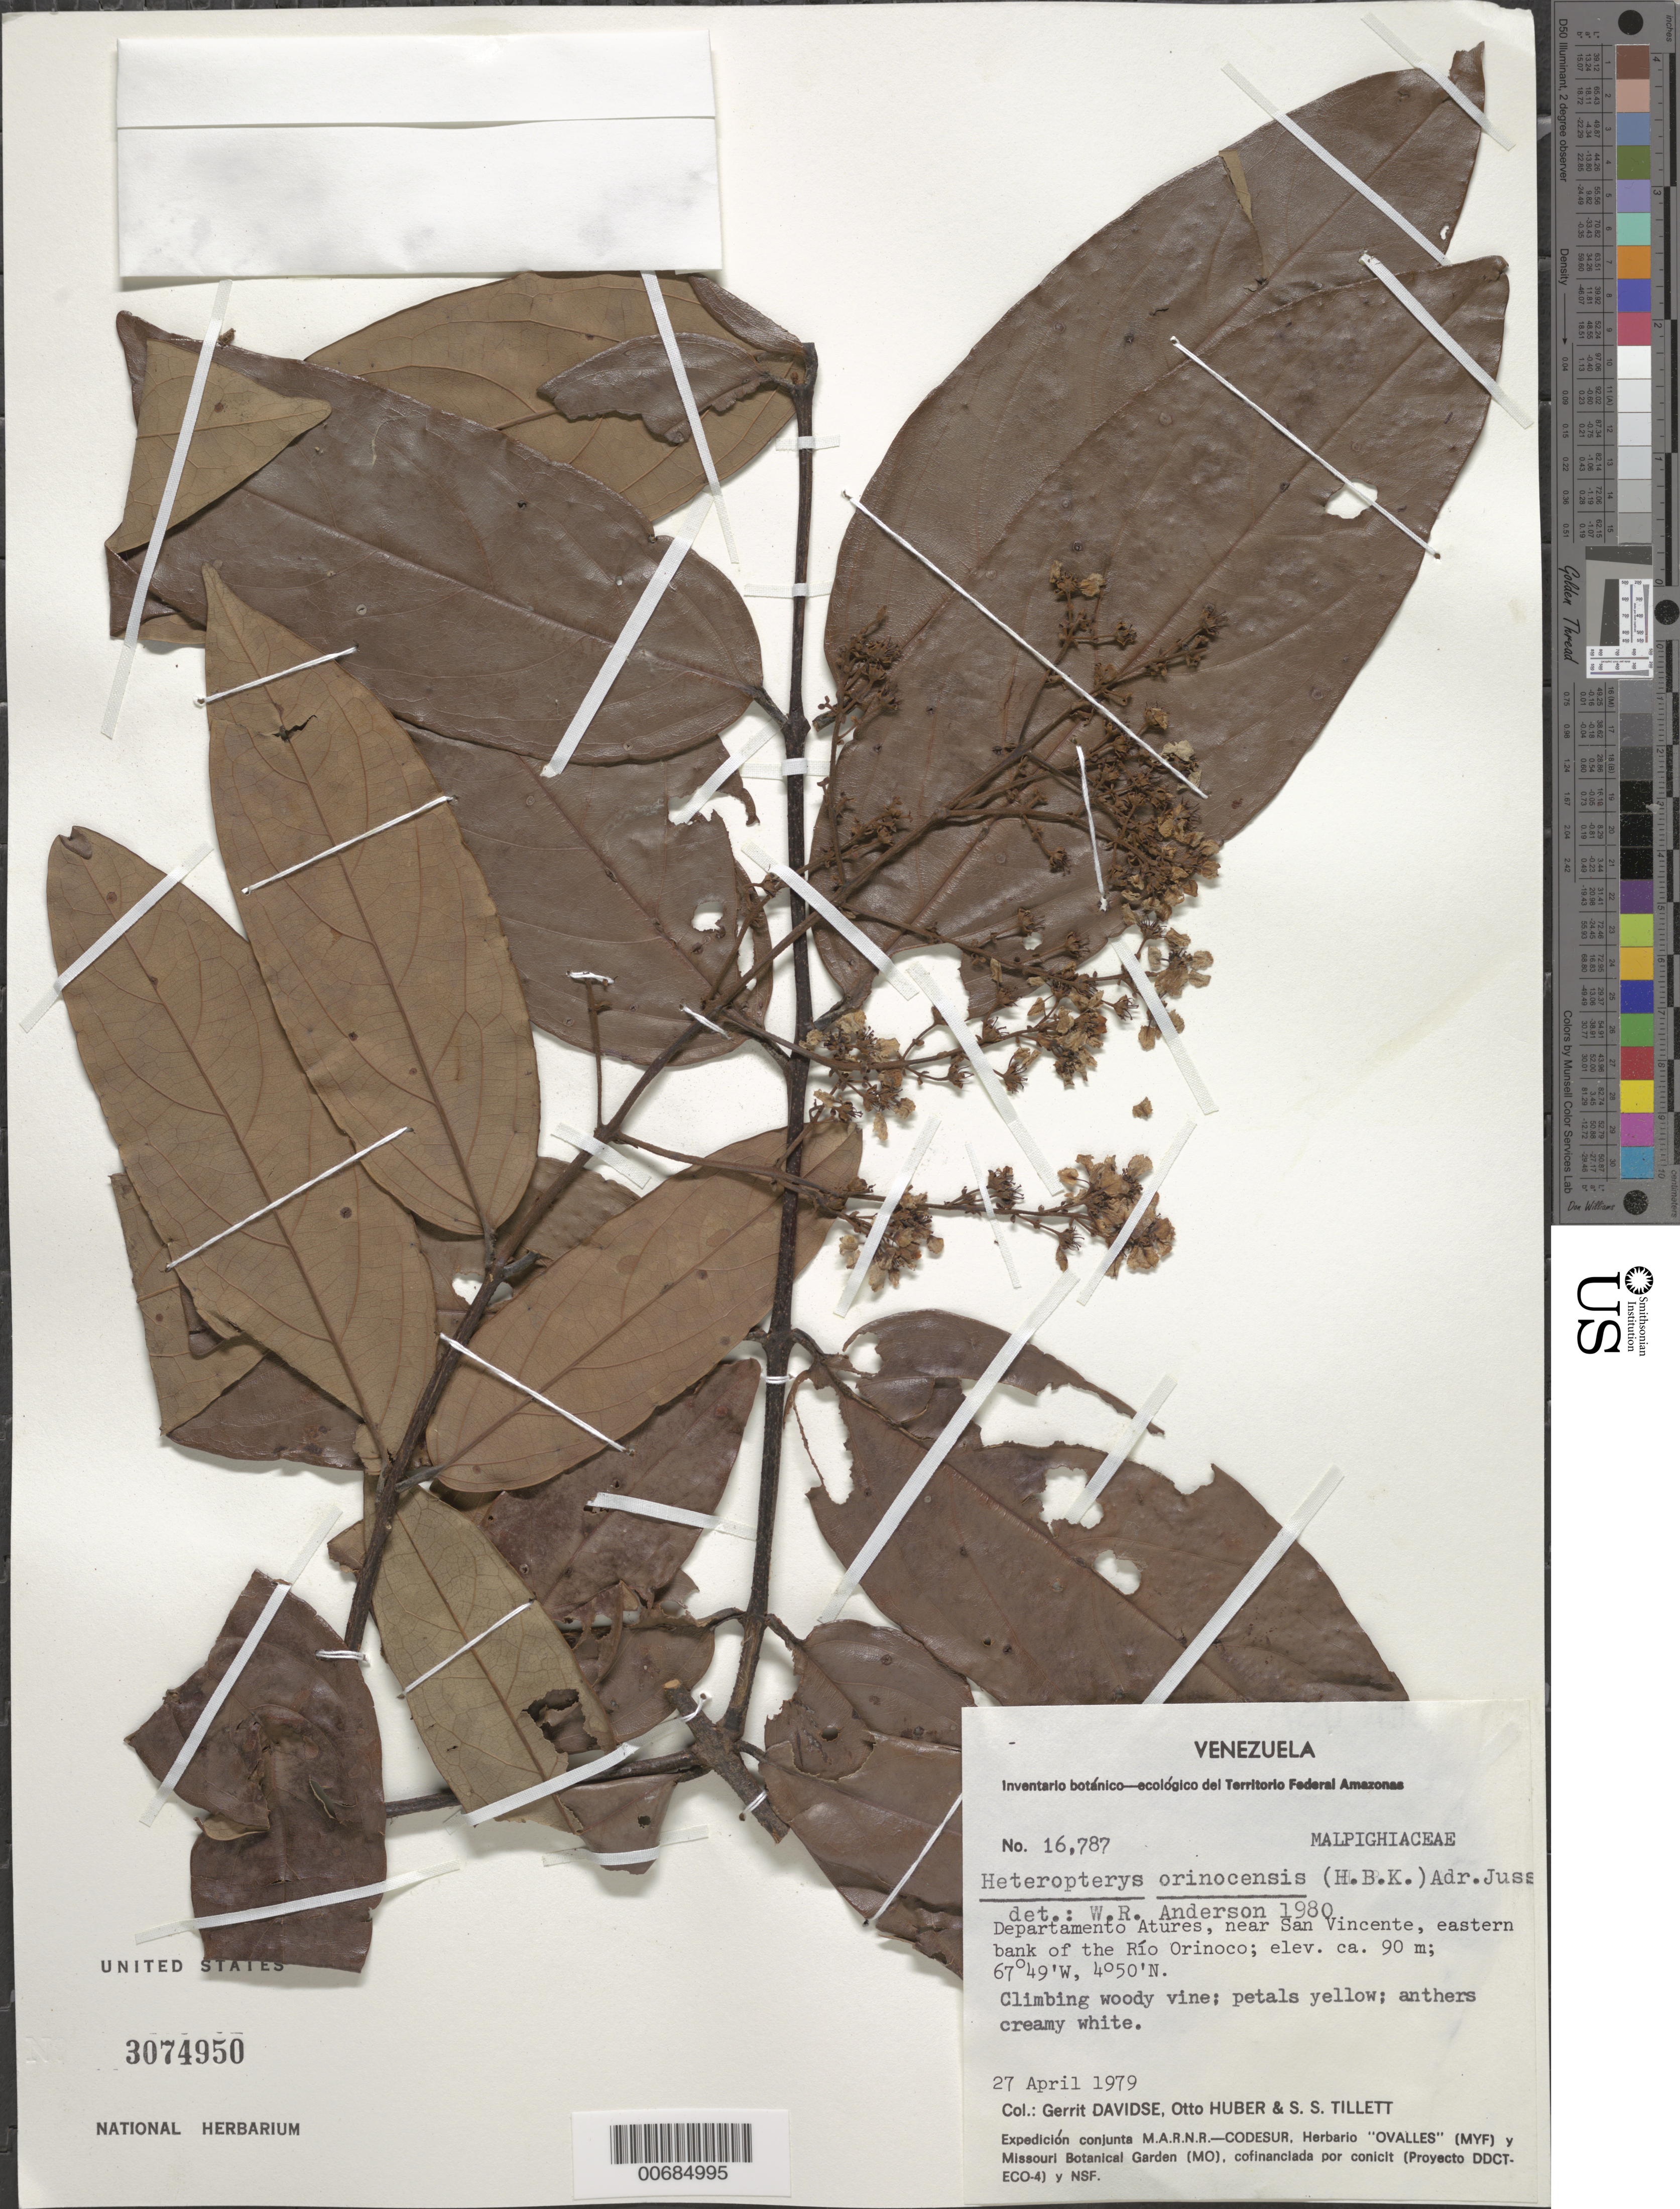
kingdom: Plantae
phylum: Tracheophyta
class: Magnoliopsida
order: Malpighiales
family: Malpighiaceae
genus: Heteropterys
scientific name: Heteropterys orinocensis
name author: (Kunth) A. Juss.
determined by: Anderson, W. R., (MICH), University of Michigan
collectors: G. Davidse, O. Huber & S. S. Tillett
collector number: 16787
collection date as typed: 25-Apr-79 to 27-Apr-79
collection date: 1979-04-25/1979-04-27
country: Venezuela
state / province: Amazonas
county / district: Atures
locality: San Vincente, E bank of Río Orinoco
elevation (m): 90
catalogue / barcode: US 3074950